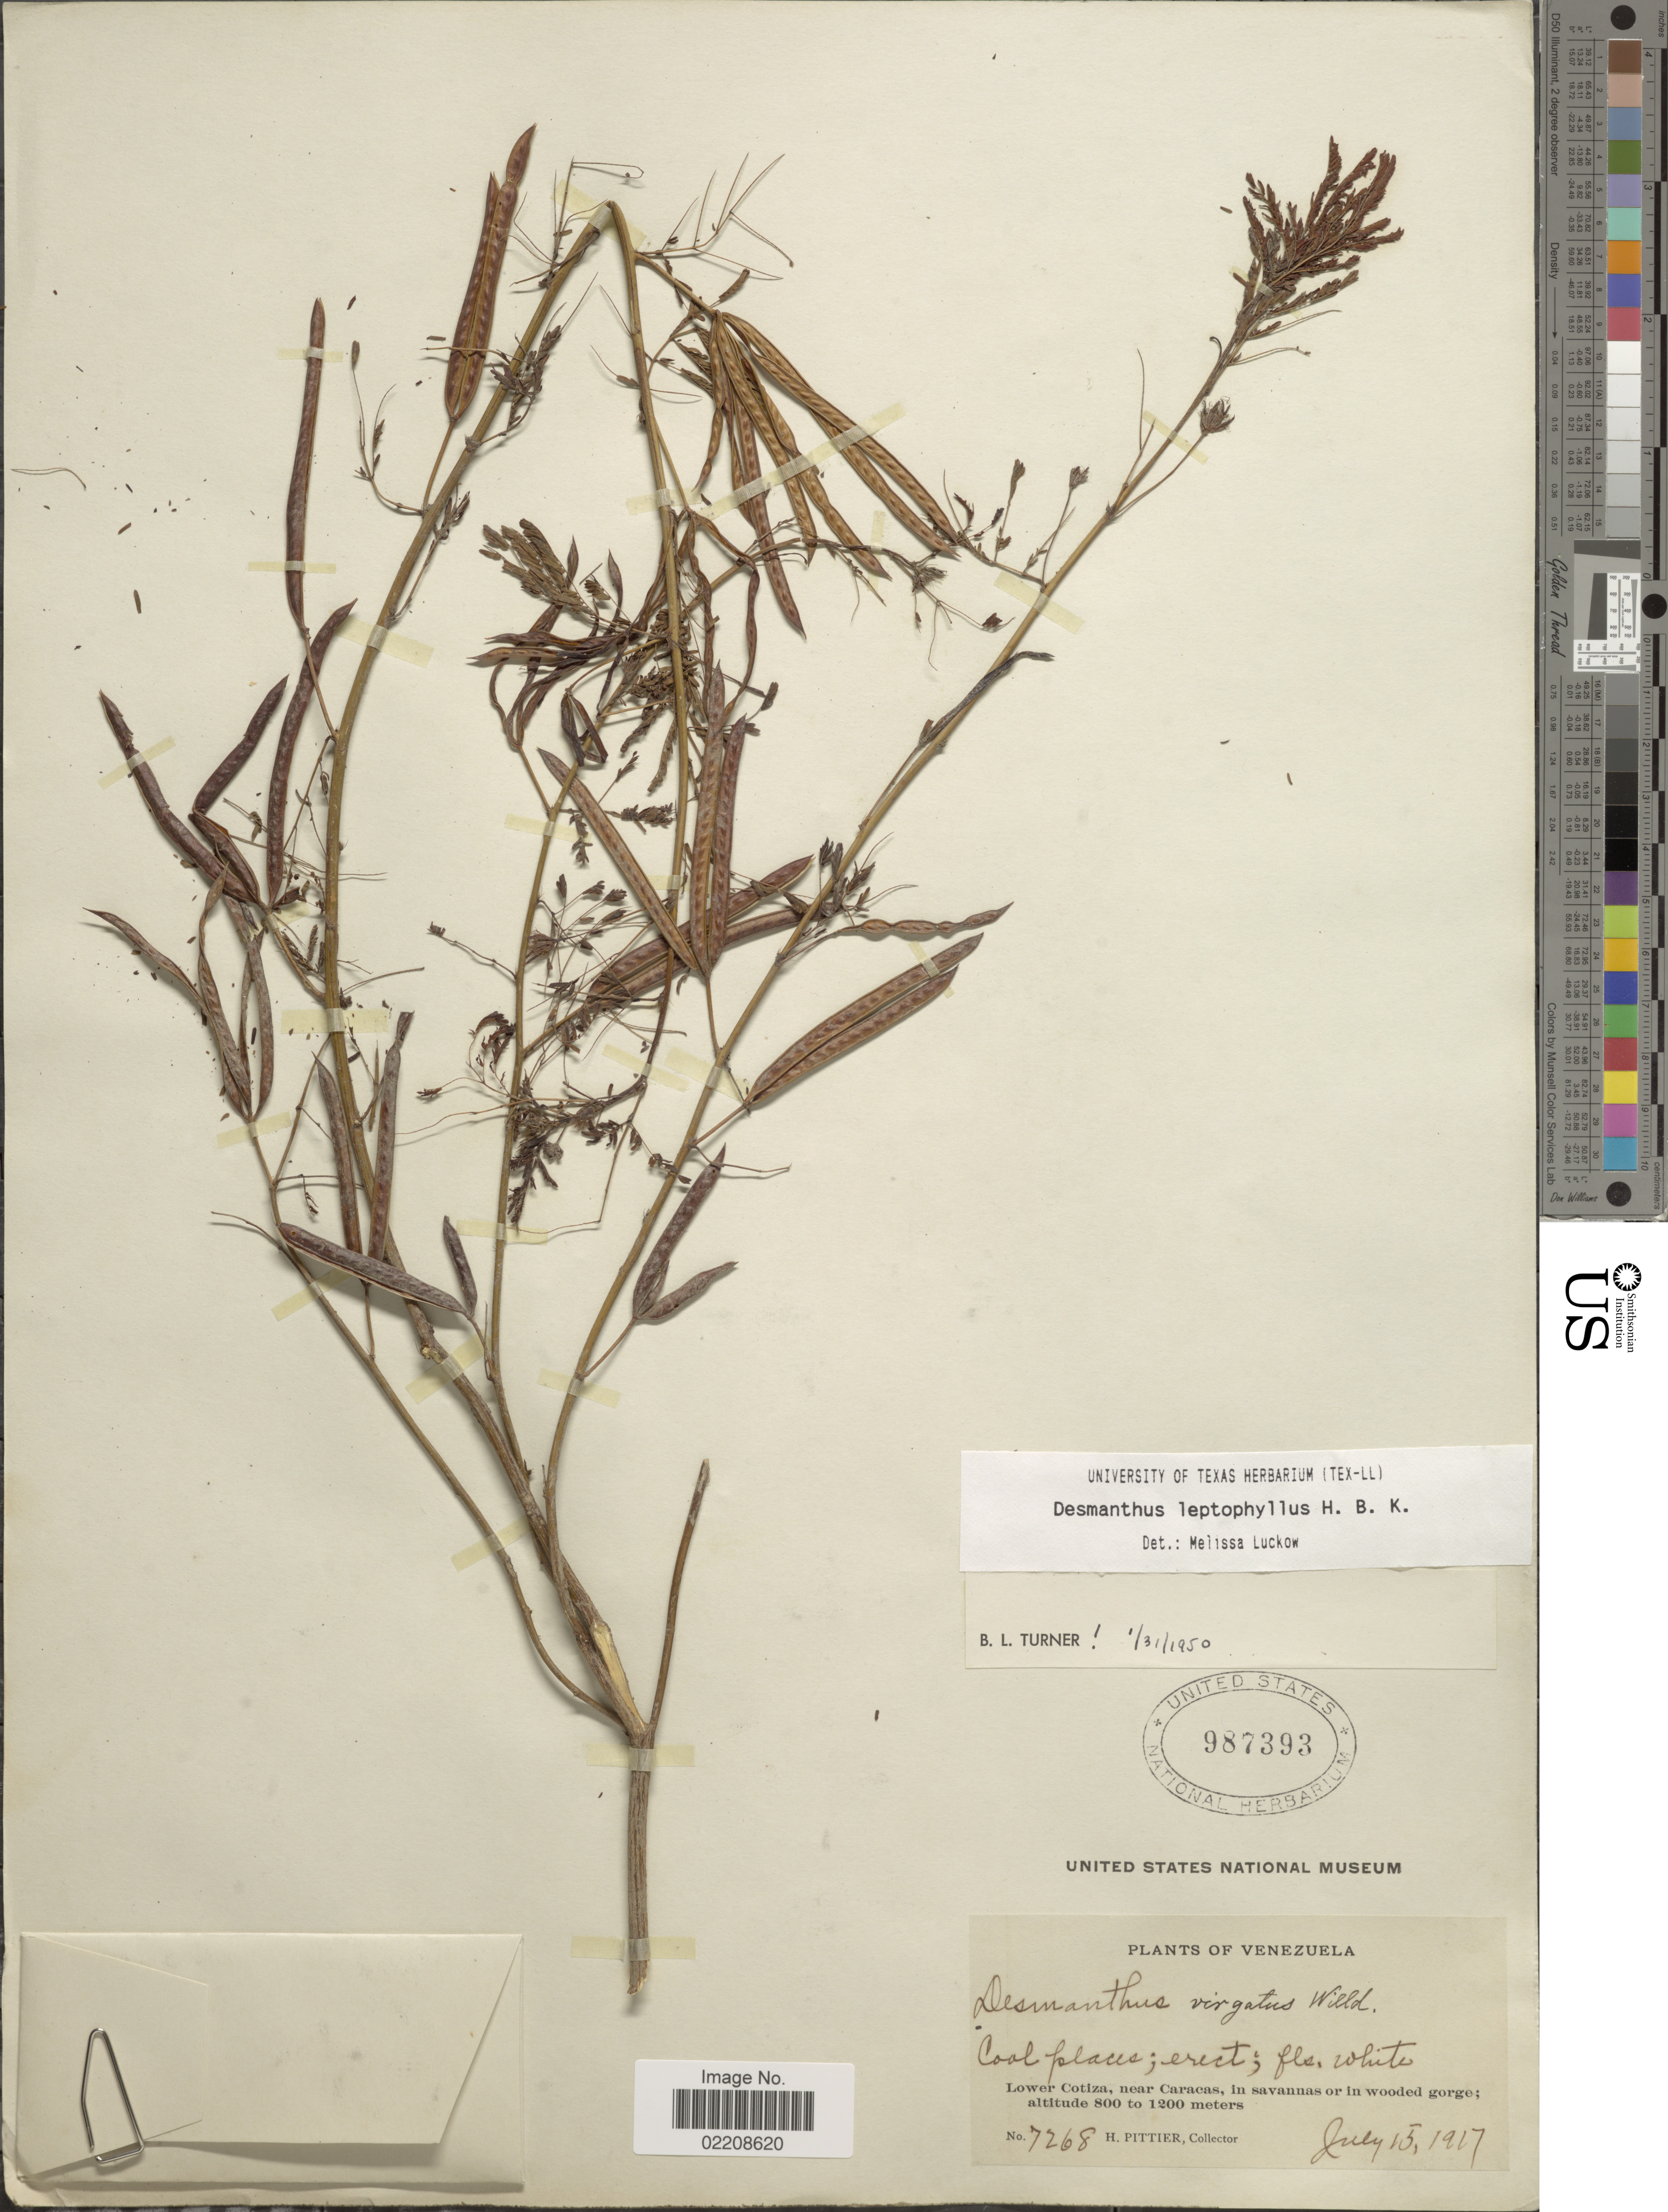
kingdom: Plantae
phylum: Tracheophyta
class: Magnoliopsida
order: Fabales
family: Fabaceae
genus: Desmanthus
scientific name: Desmanthus leptophyllus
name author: Kunth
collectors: H. F. Pittier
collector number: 7268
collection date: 1917-07-15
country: Venezuela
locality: Lower Cotiza, near Caracas, in savannas or in wooded gorge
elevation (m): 800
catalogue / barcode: US 987393